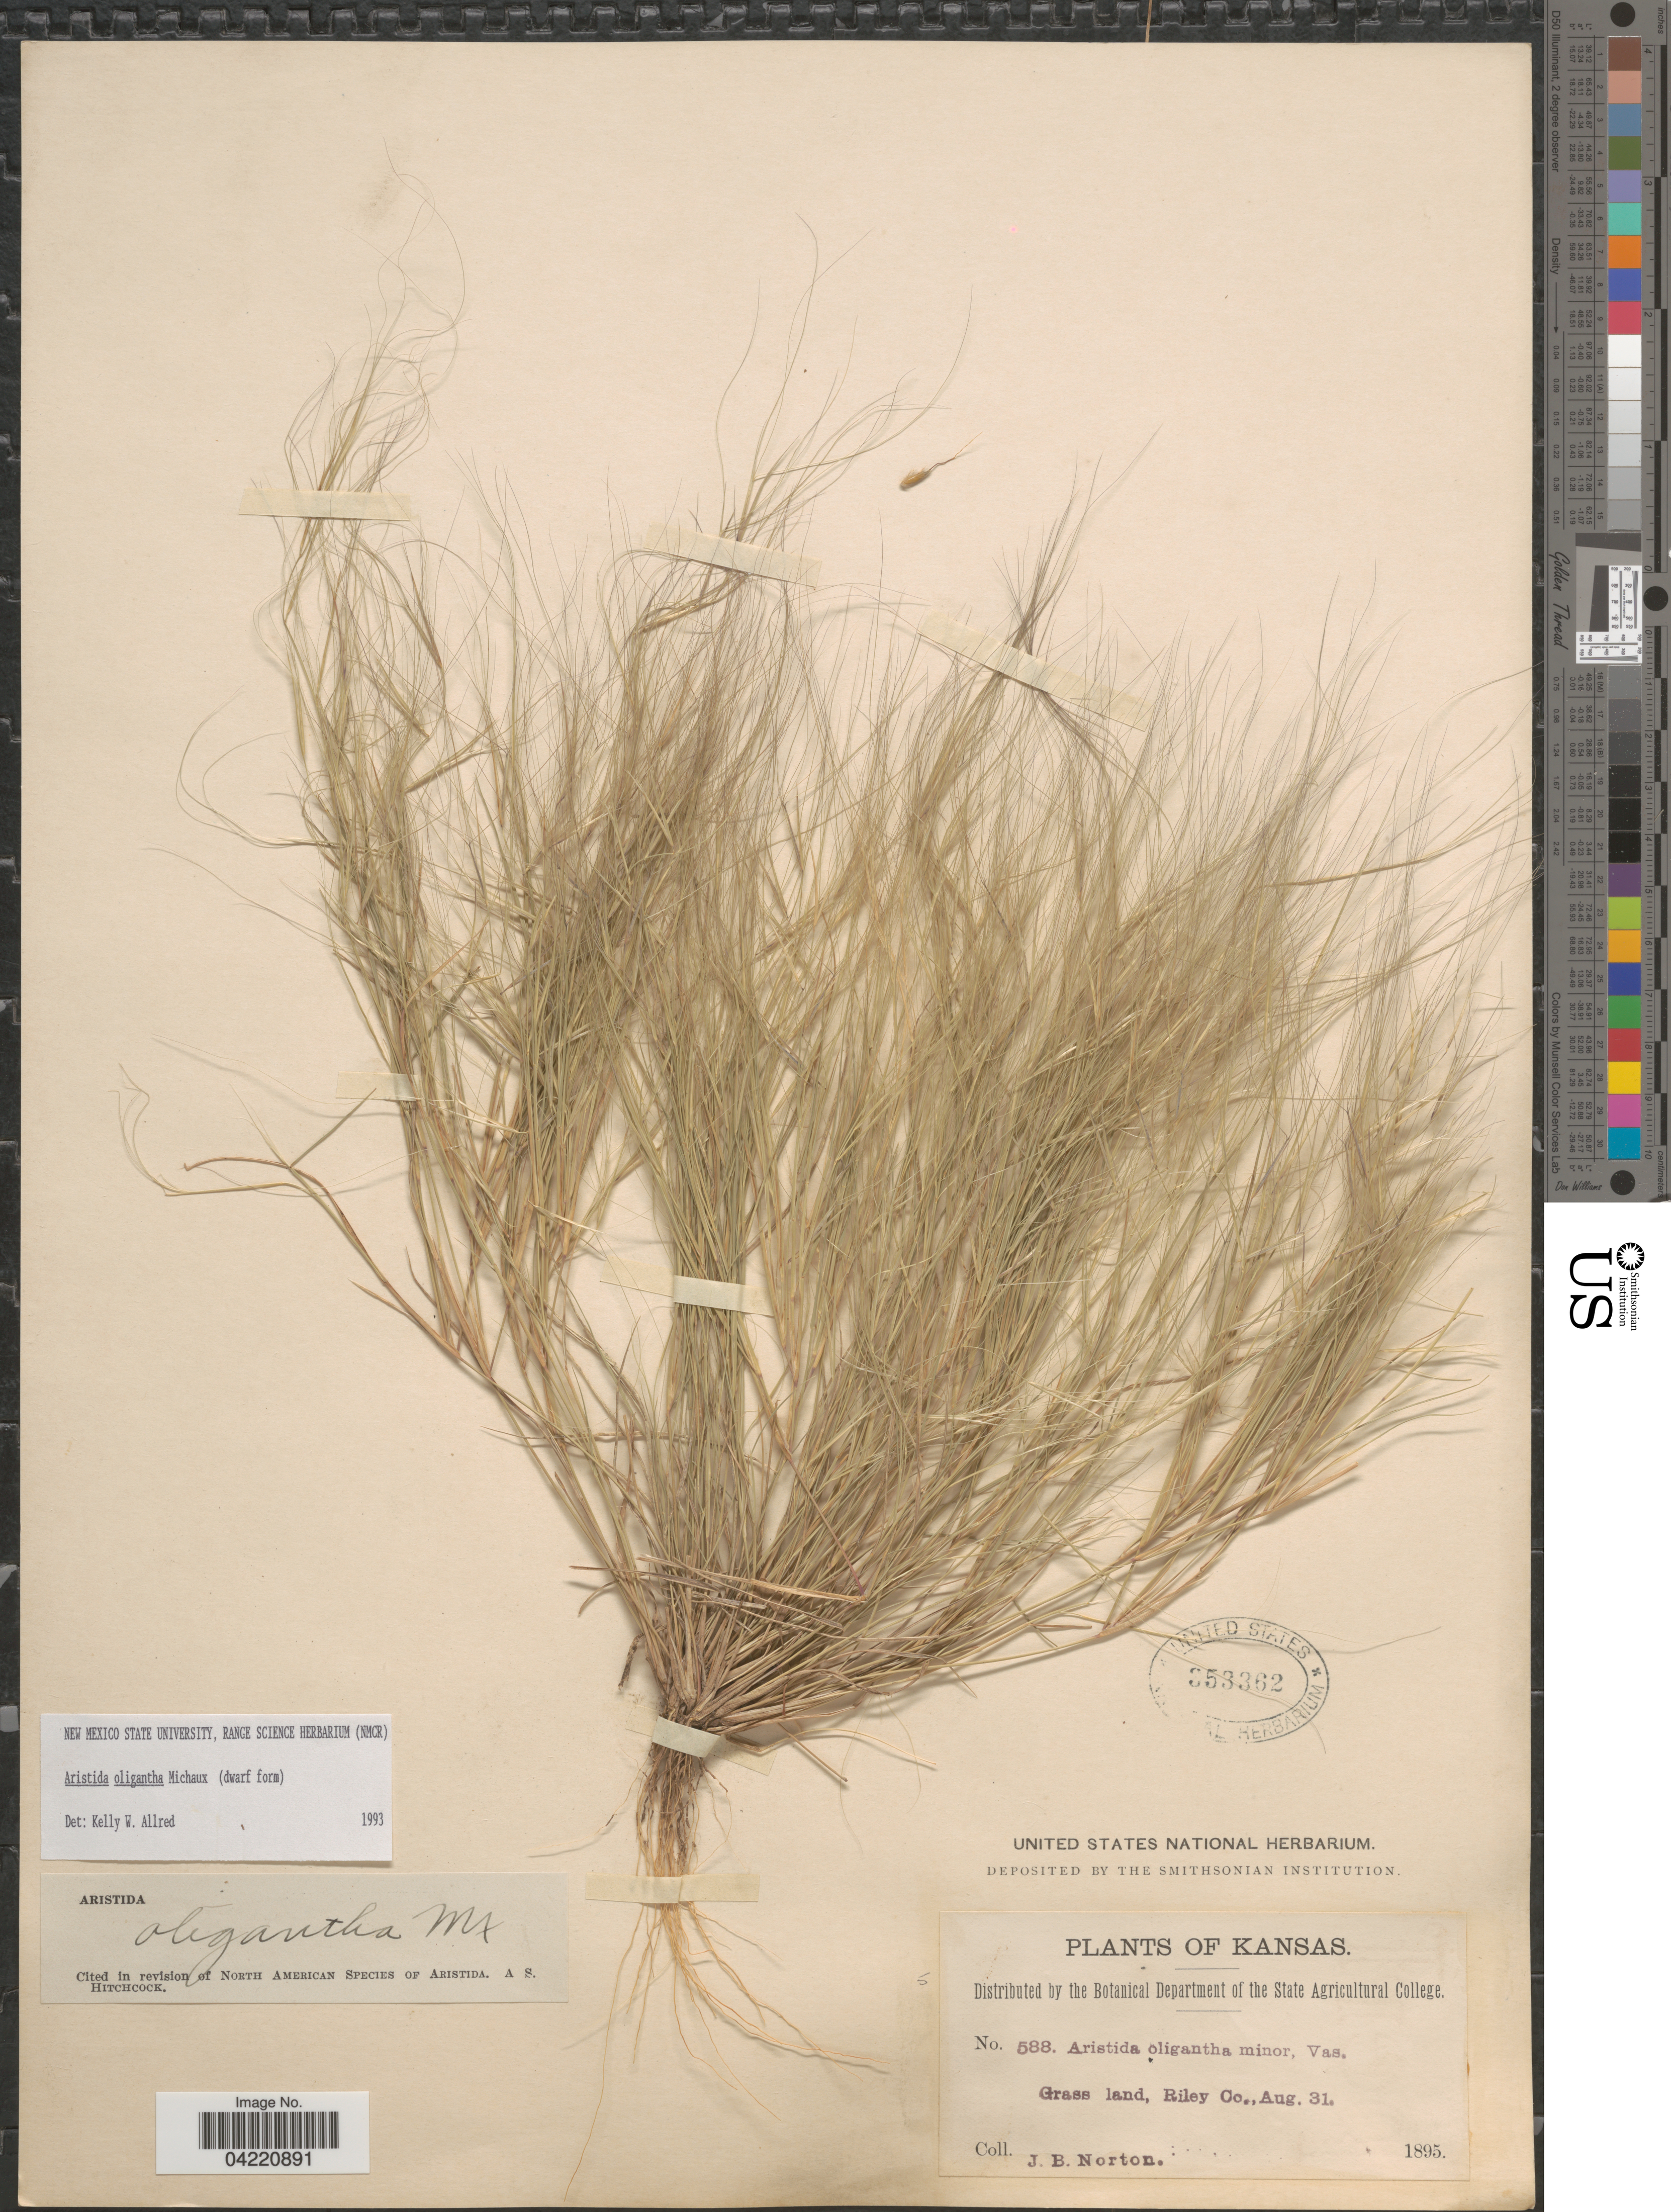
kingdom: Plantae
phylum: Tracheophyta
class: Liliopsida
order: Poales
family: Poaceae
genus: Aristida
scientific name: Aristida oligantha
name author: Michx.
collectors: J. B. Norton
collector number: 588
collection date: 1895-08-31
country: United States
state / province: Kansas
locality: Grass land, Riley Co.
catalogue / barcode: US 353362